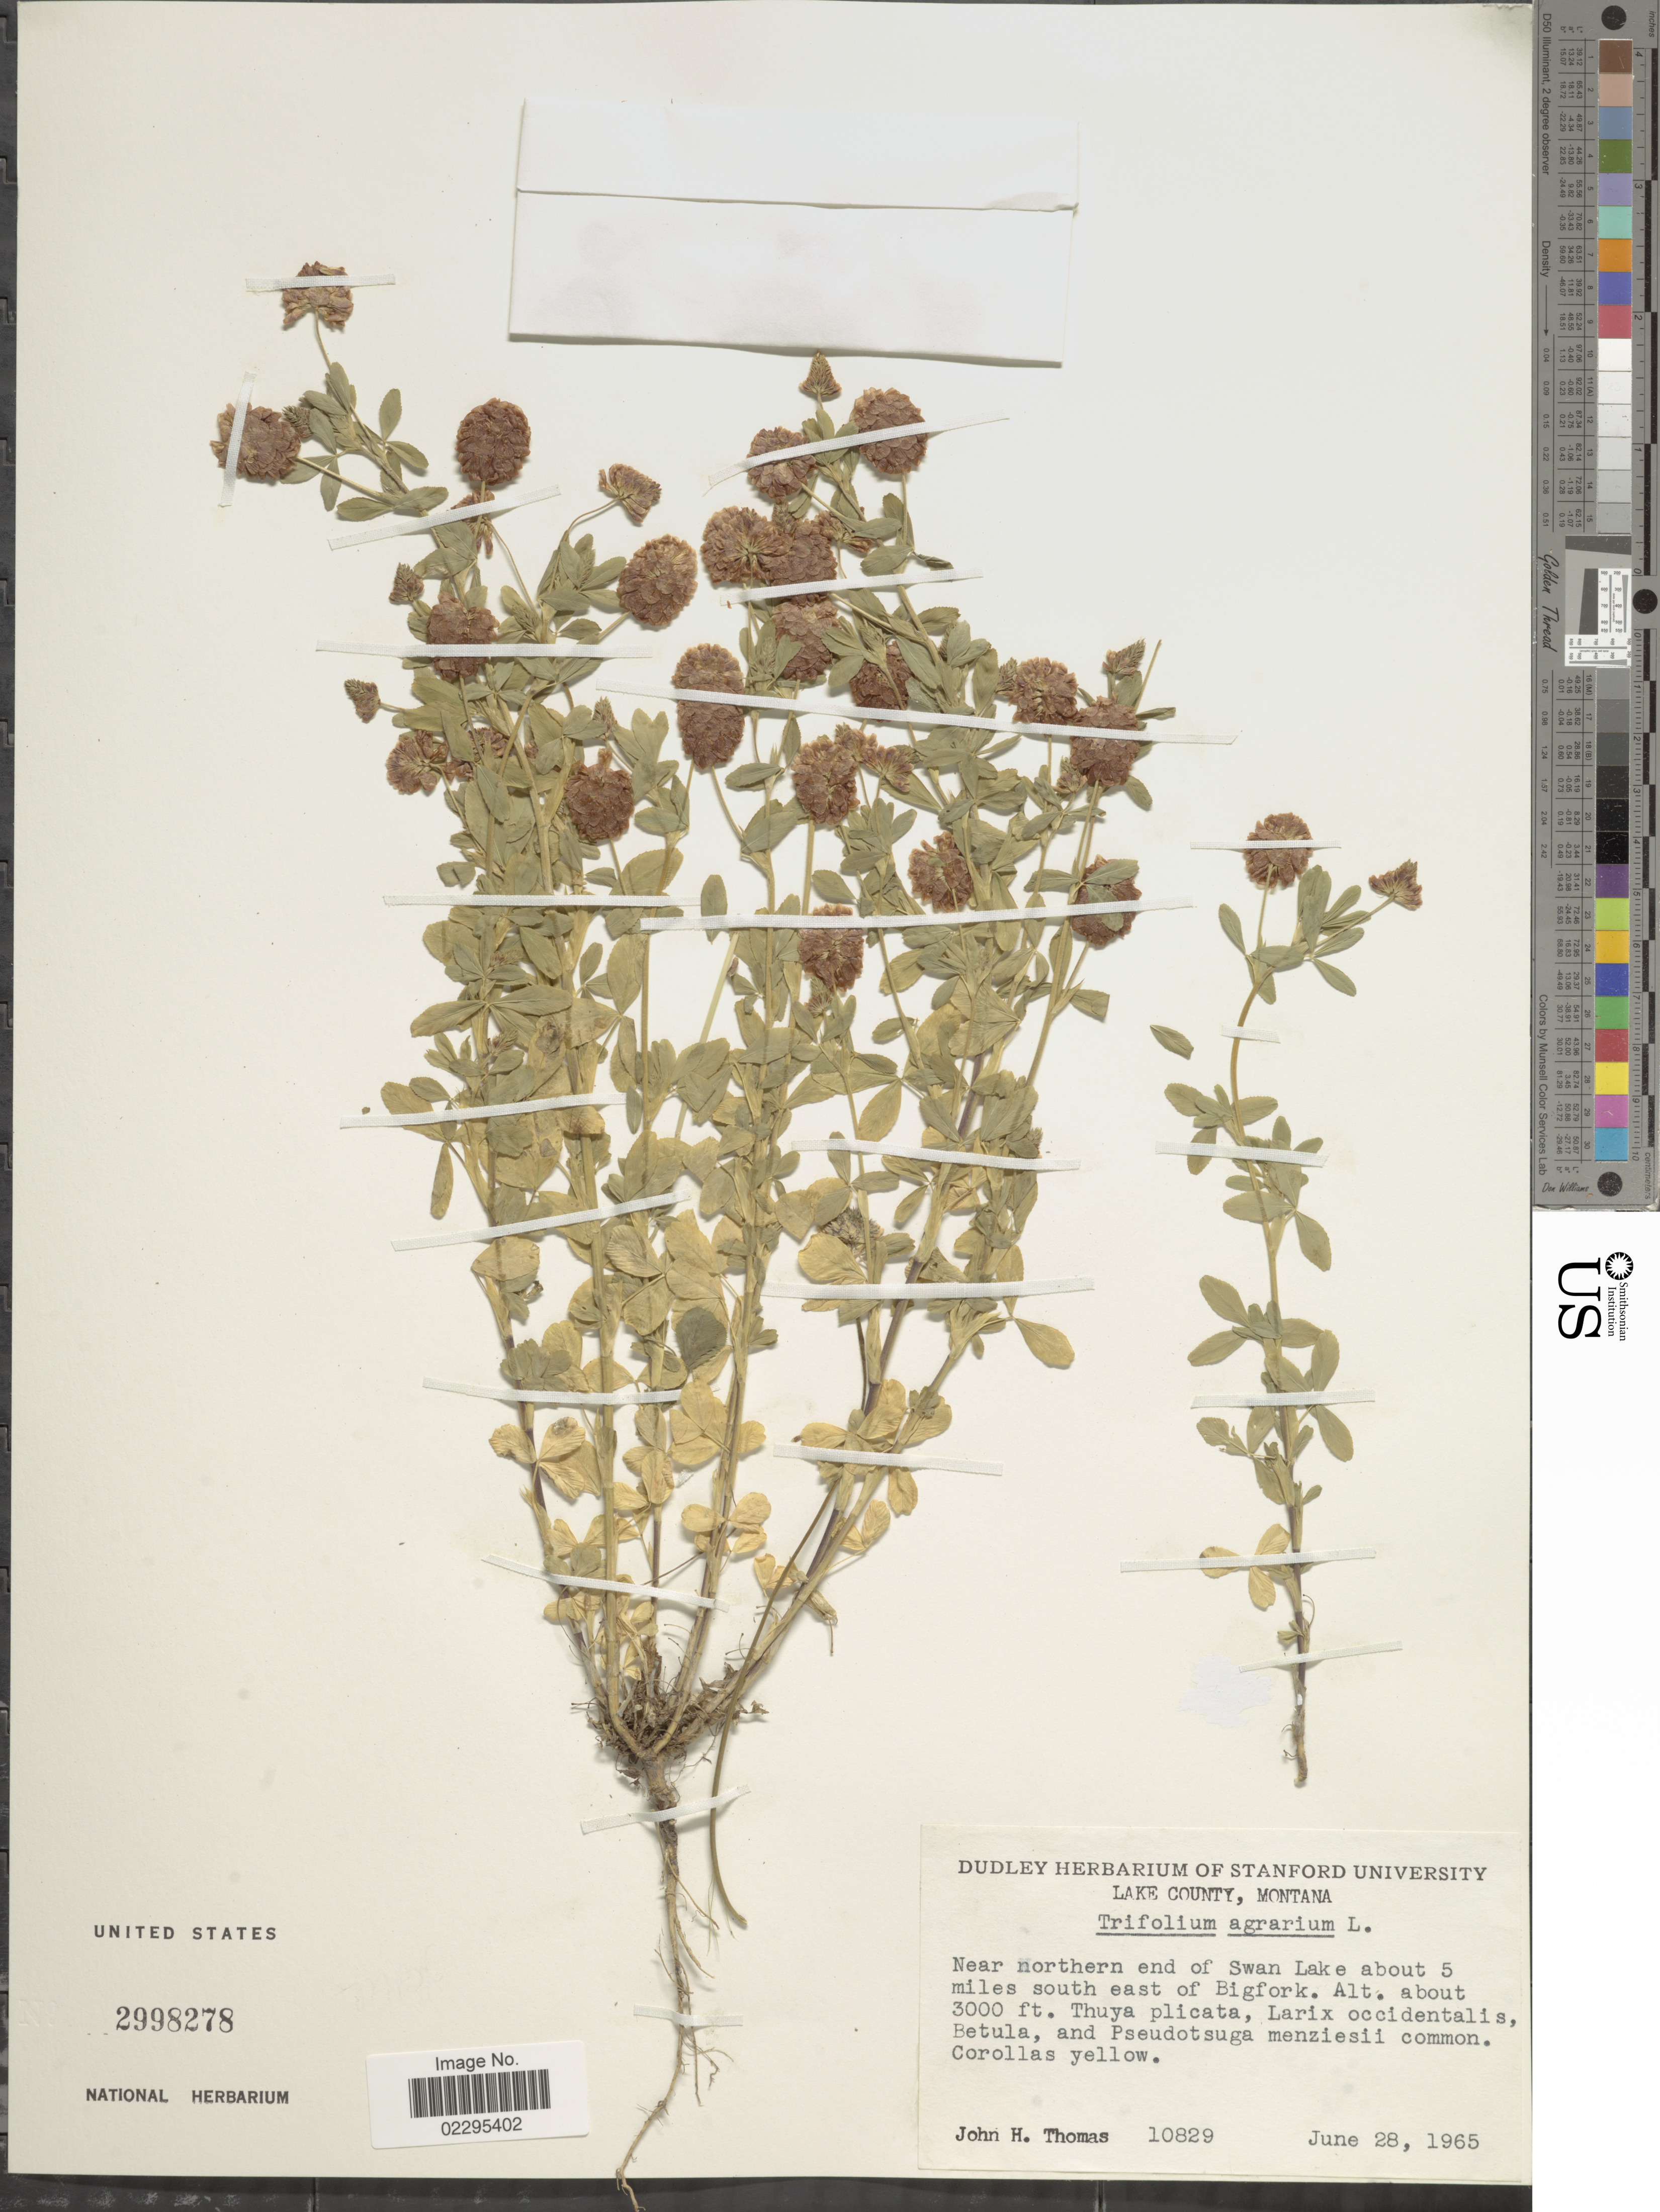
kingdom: Plantae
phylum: Tracheophyta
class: Magnoliopsida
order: Fabales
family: Fabaceae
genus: Trifolium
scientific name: Trifolium agrarium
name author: L.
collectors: J. H. Thomas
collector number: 10829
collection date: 1965-06-28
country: United States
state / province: Montana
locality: Lake County, Montana, Near northern end of Swan Lake about 5 miles south east of Bigfork.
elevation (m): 914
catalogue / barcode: US 2998278